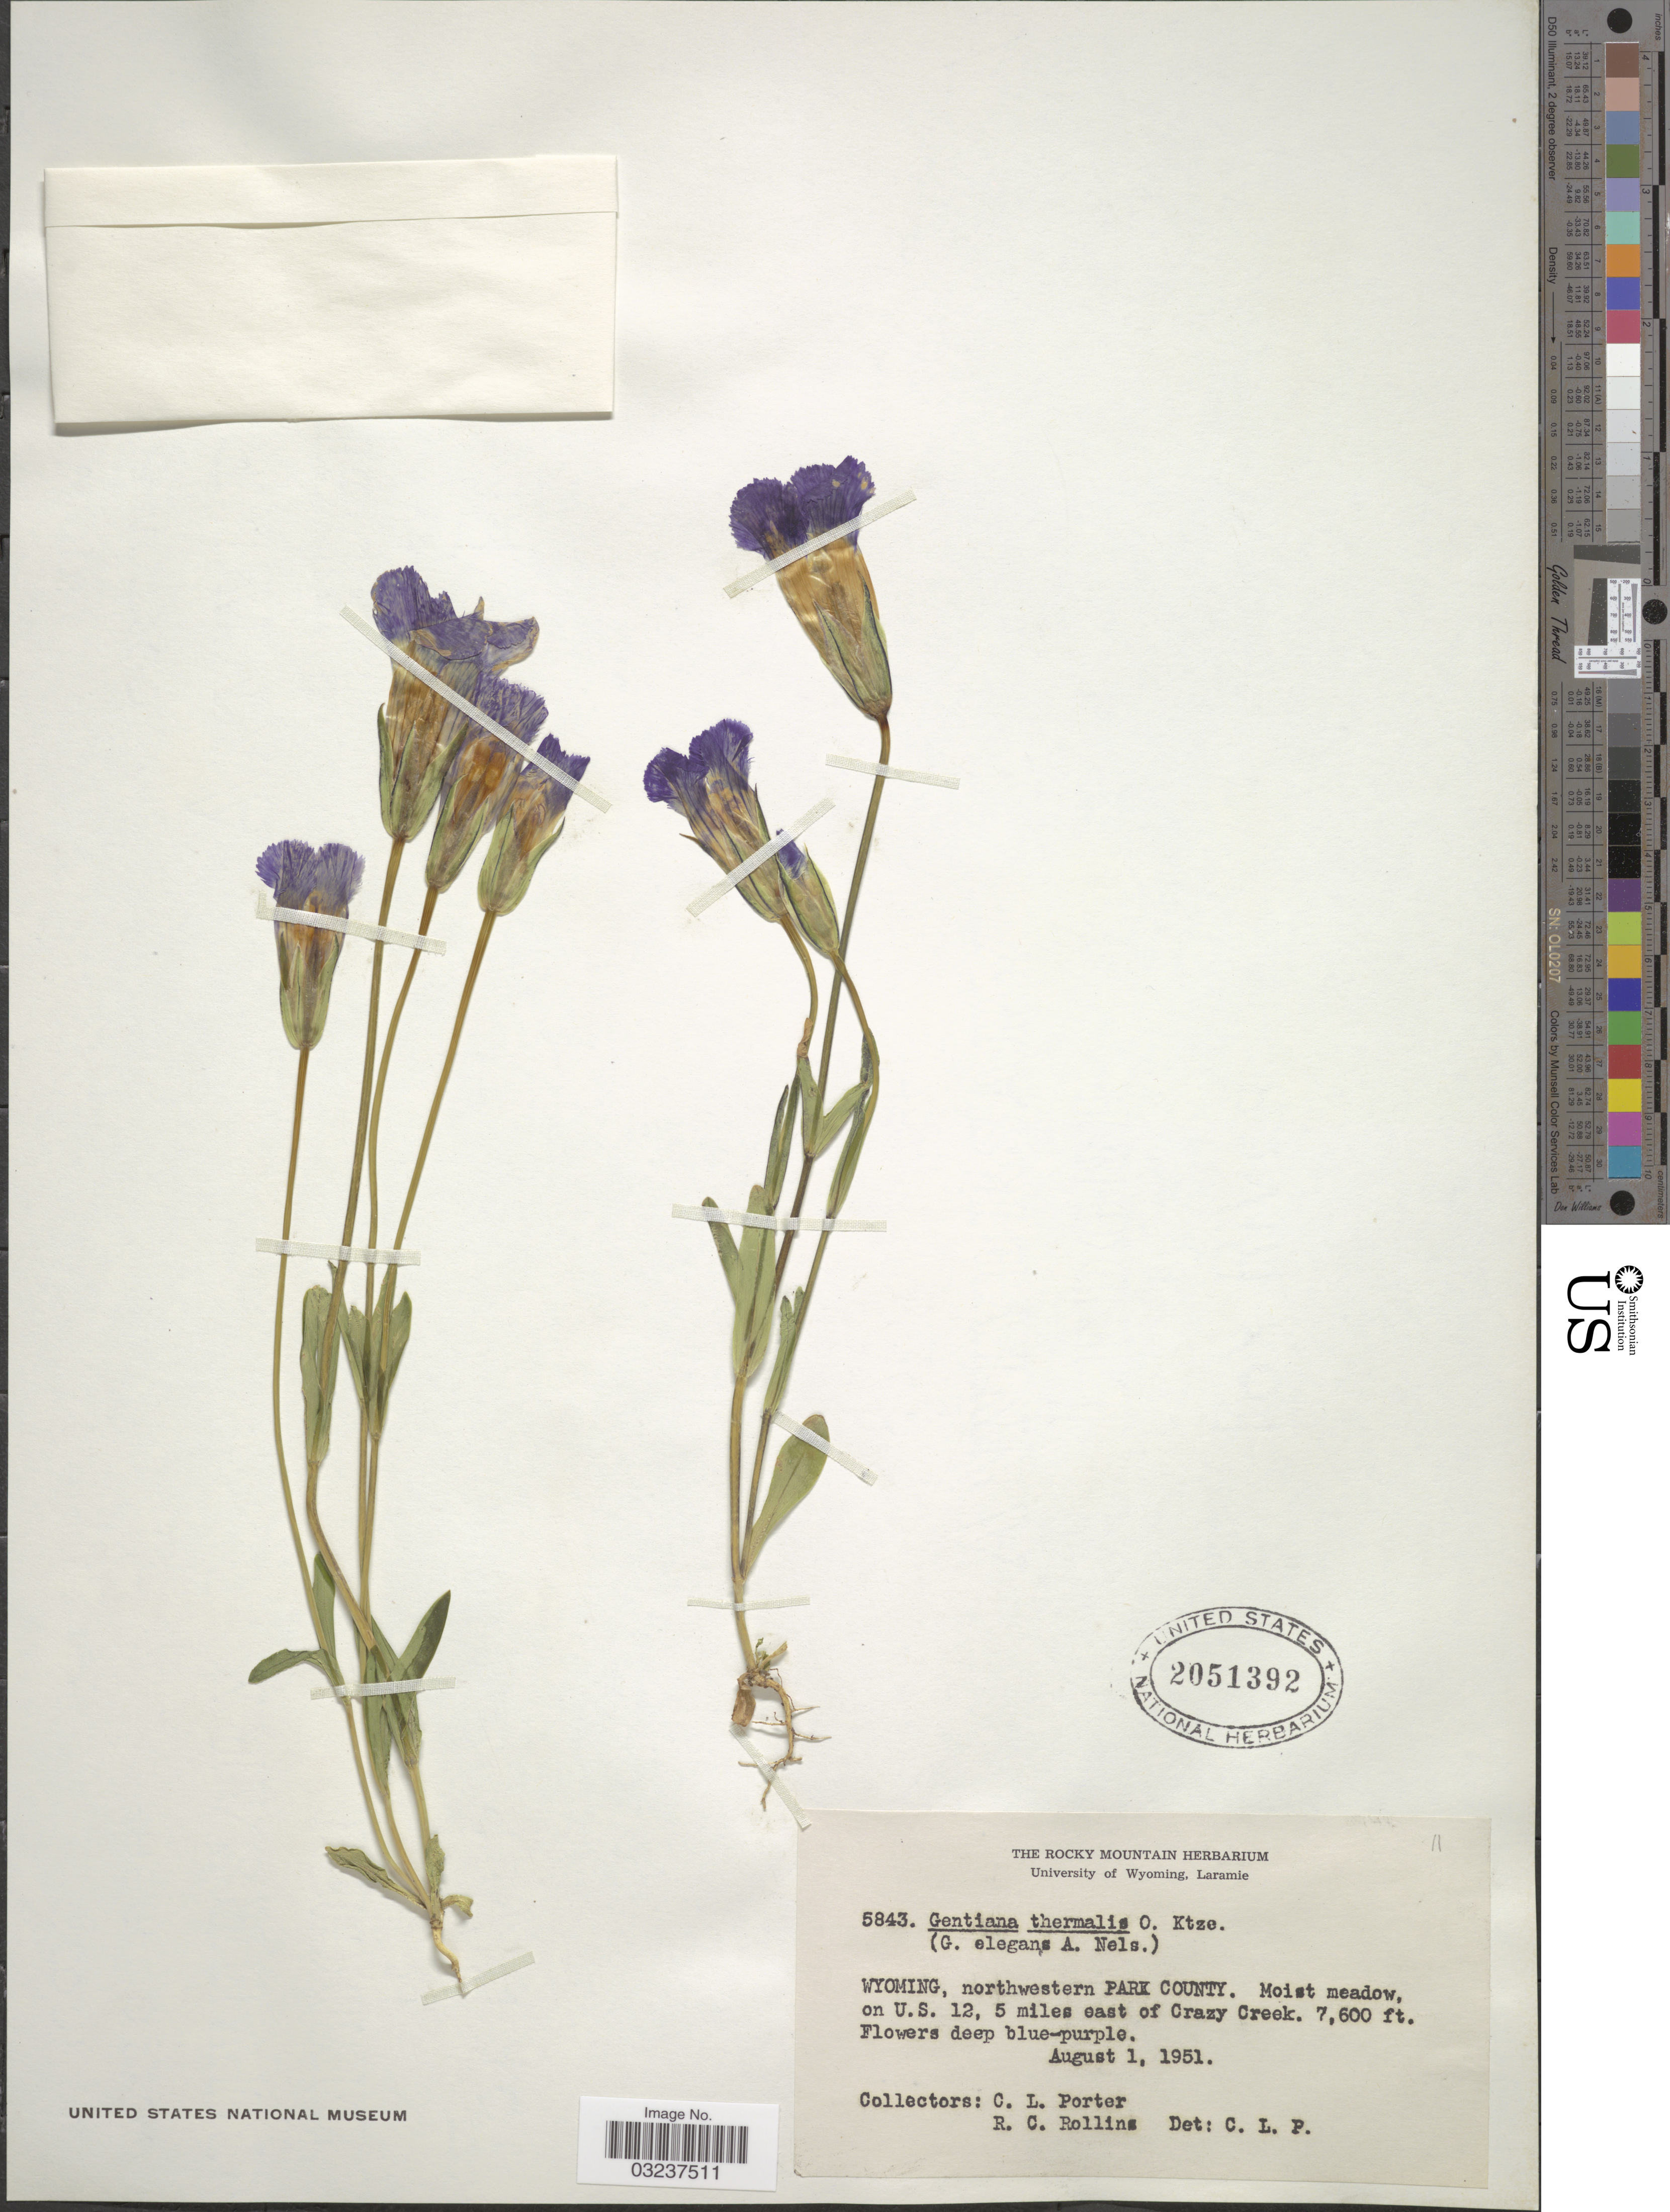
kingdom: Plantae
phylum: Tracheophyta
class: Magnoliopsida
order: Gentianales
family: Gentianaceae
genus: Gentianella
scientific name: Gentianella detonsa subsp. elegans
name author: (A. Gray) J.M. Gillett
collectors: C. L. Porter & R. C. Rollins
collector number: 5843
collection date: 1951-08-01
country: United States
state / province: Wyoming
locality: Northwestern Park County. Moist meadow, on U.S. 12,5 miles east of Crazy Creek.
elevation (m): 2316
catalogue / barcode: US 2051392